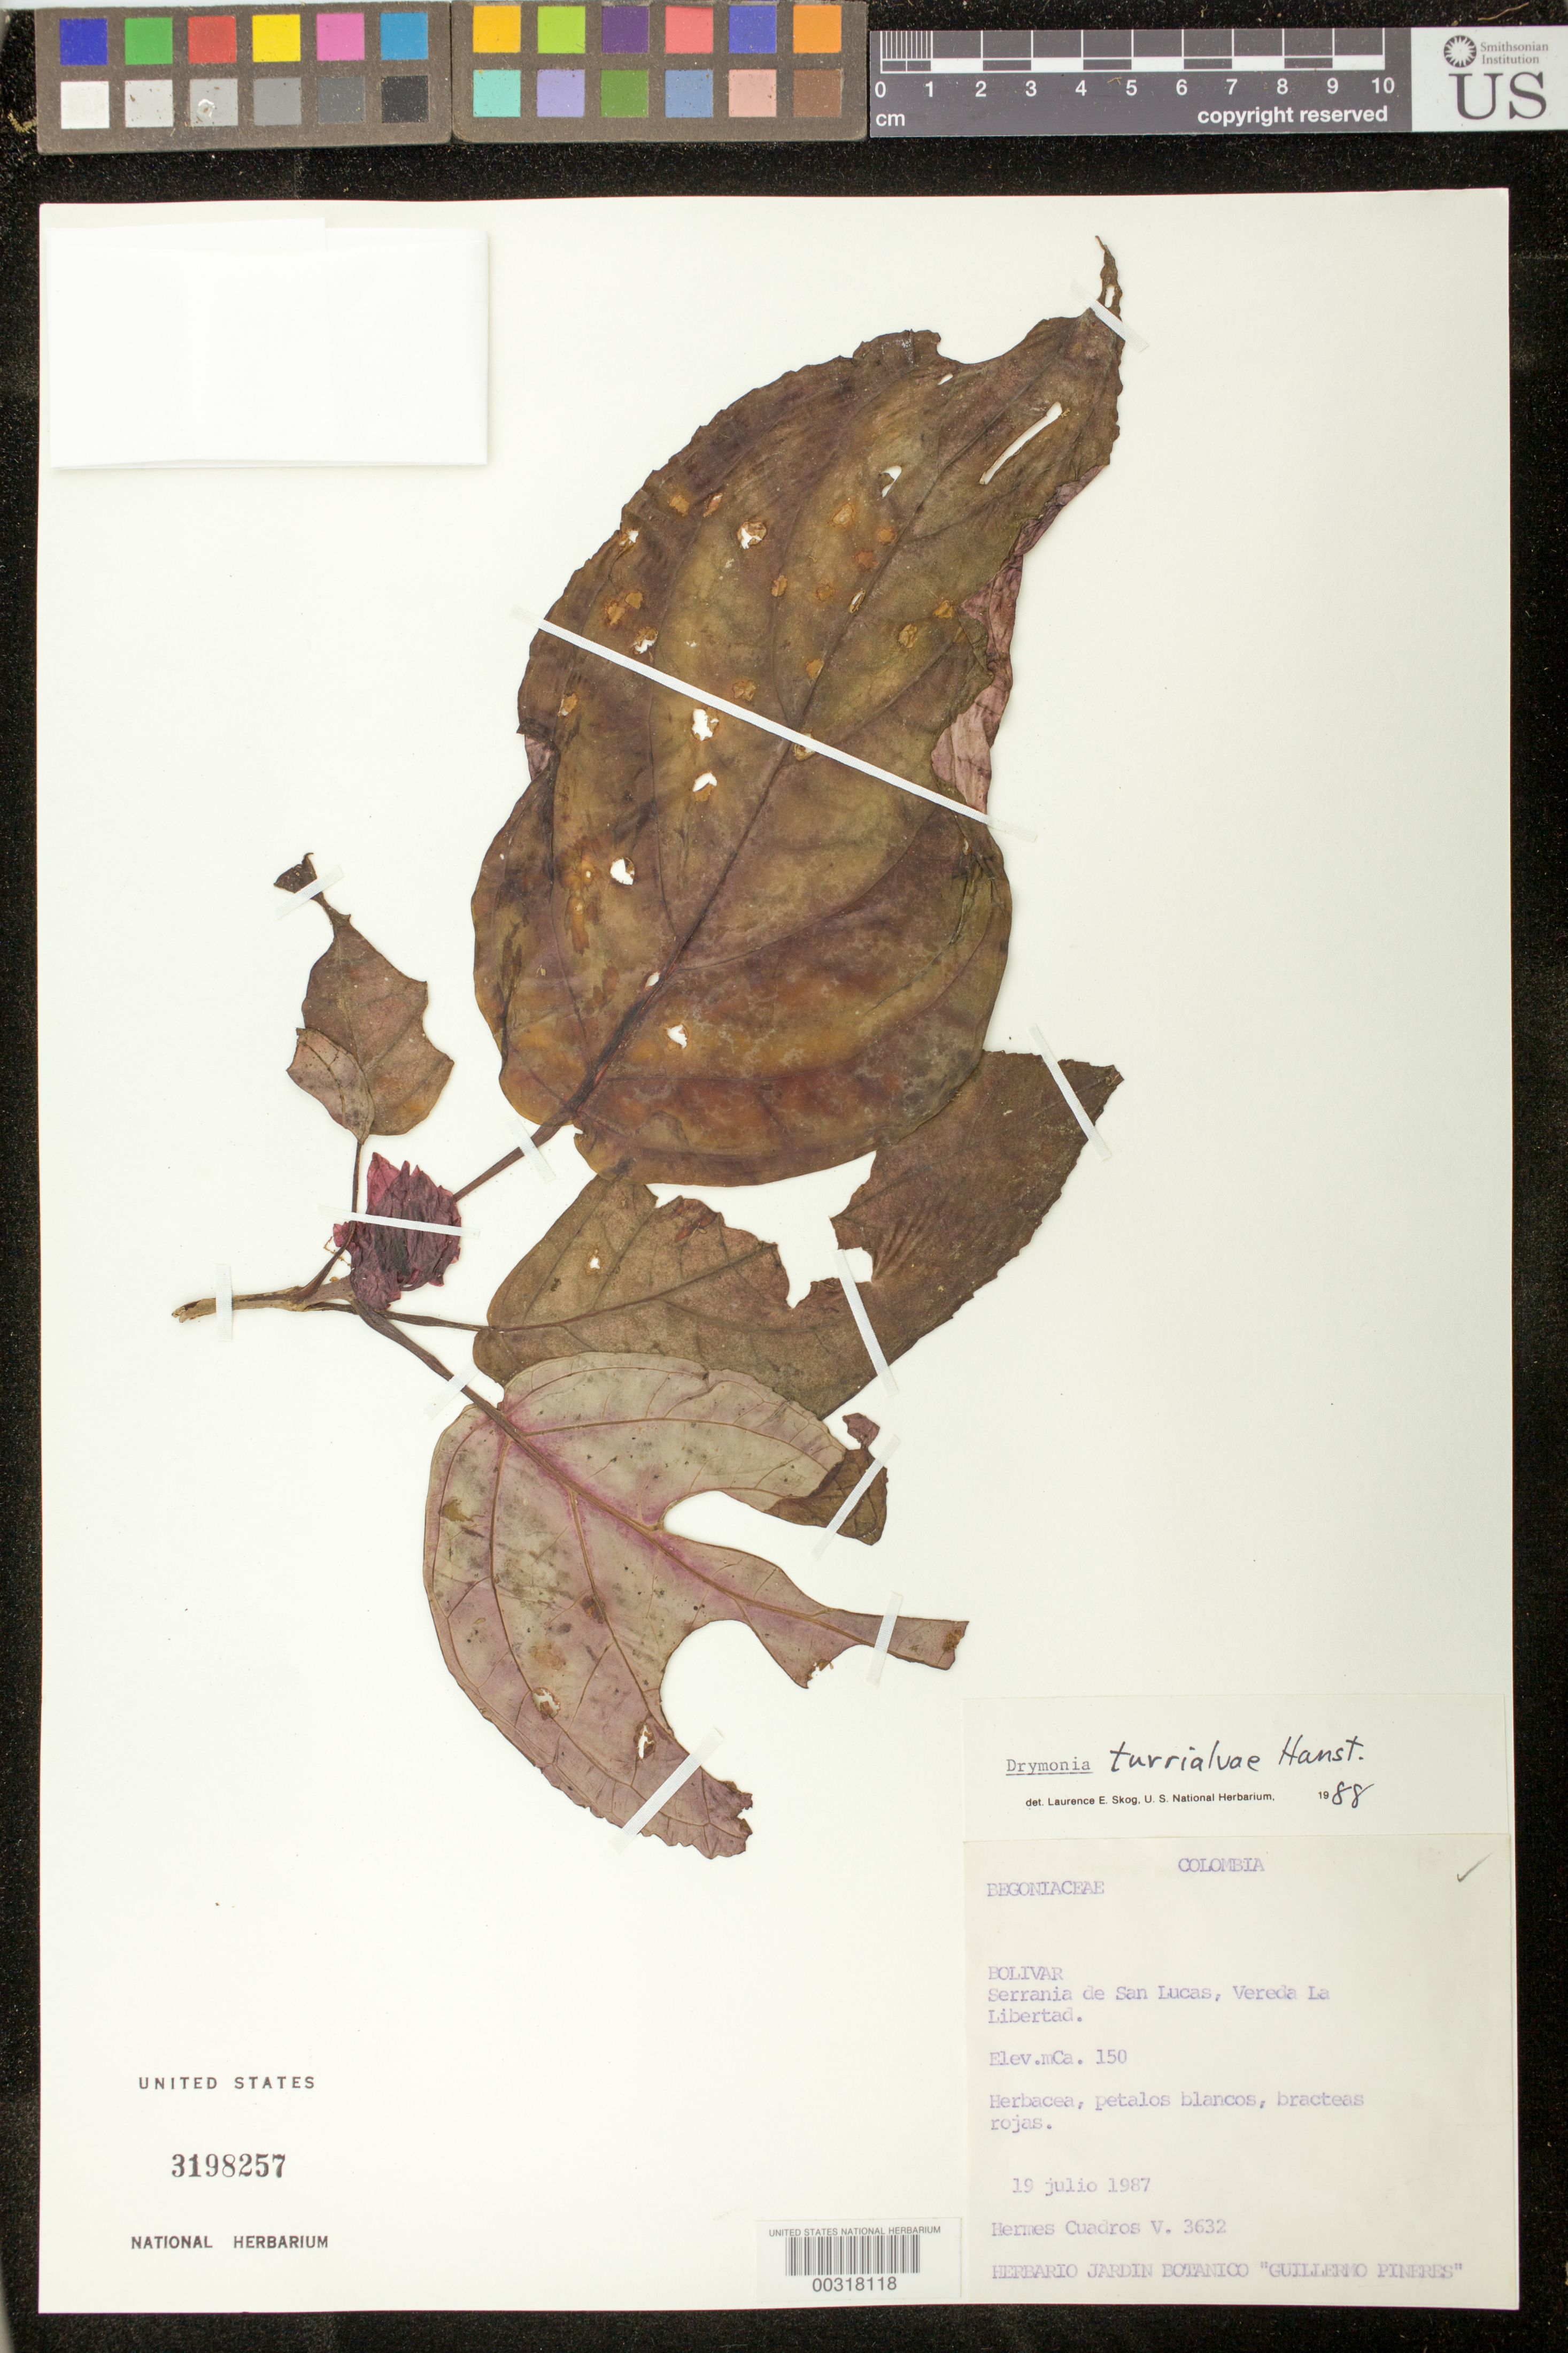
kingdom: Plantae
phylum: Tracheophyta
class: Magnoliopsida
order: Lamiales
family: Gesneriaceae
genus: Drymonia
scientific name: Drymonia turrialvae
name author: Hanst.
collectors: H. Cuadros V.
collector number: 3632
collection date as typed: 19 Jul 1987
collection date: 1987-07-19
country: Colombia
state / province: Bolívar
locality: Serrania de San Lucas, vereda La Libertad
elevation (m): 150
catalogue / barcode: US 3198257